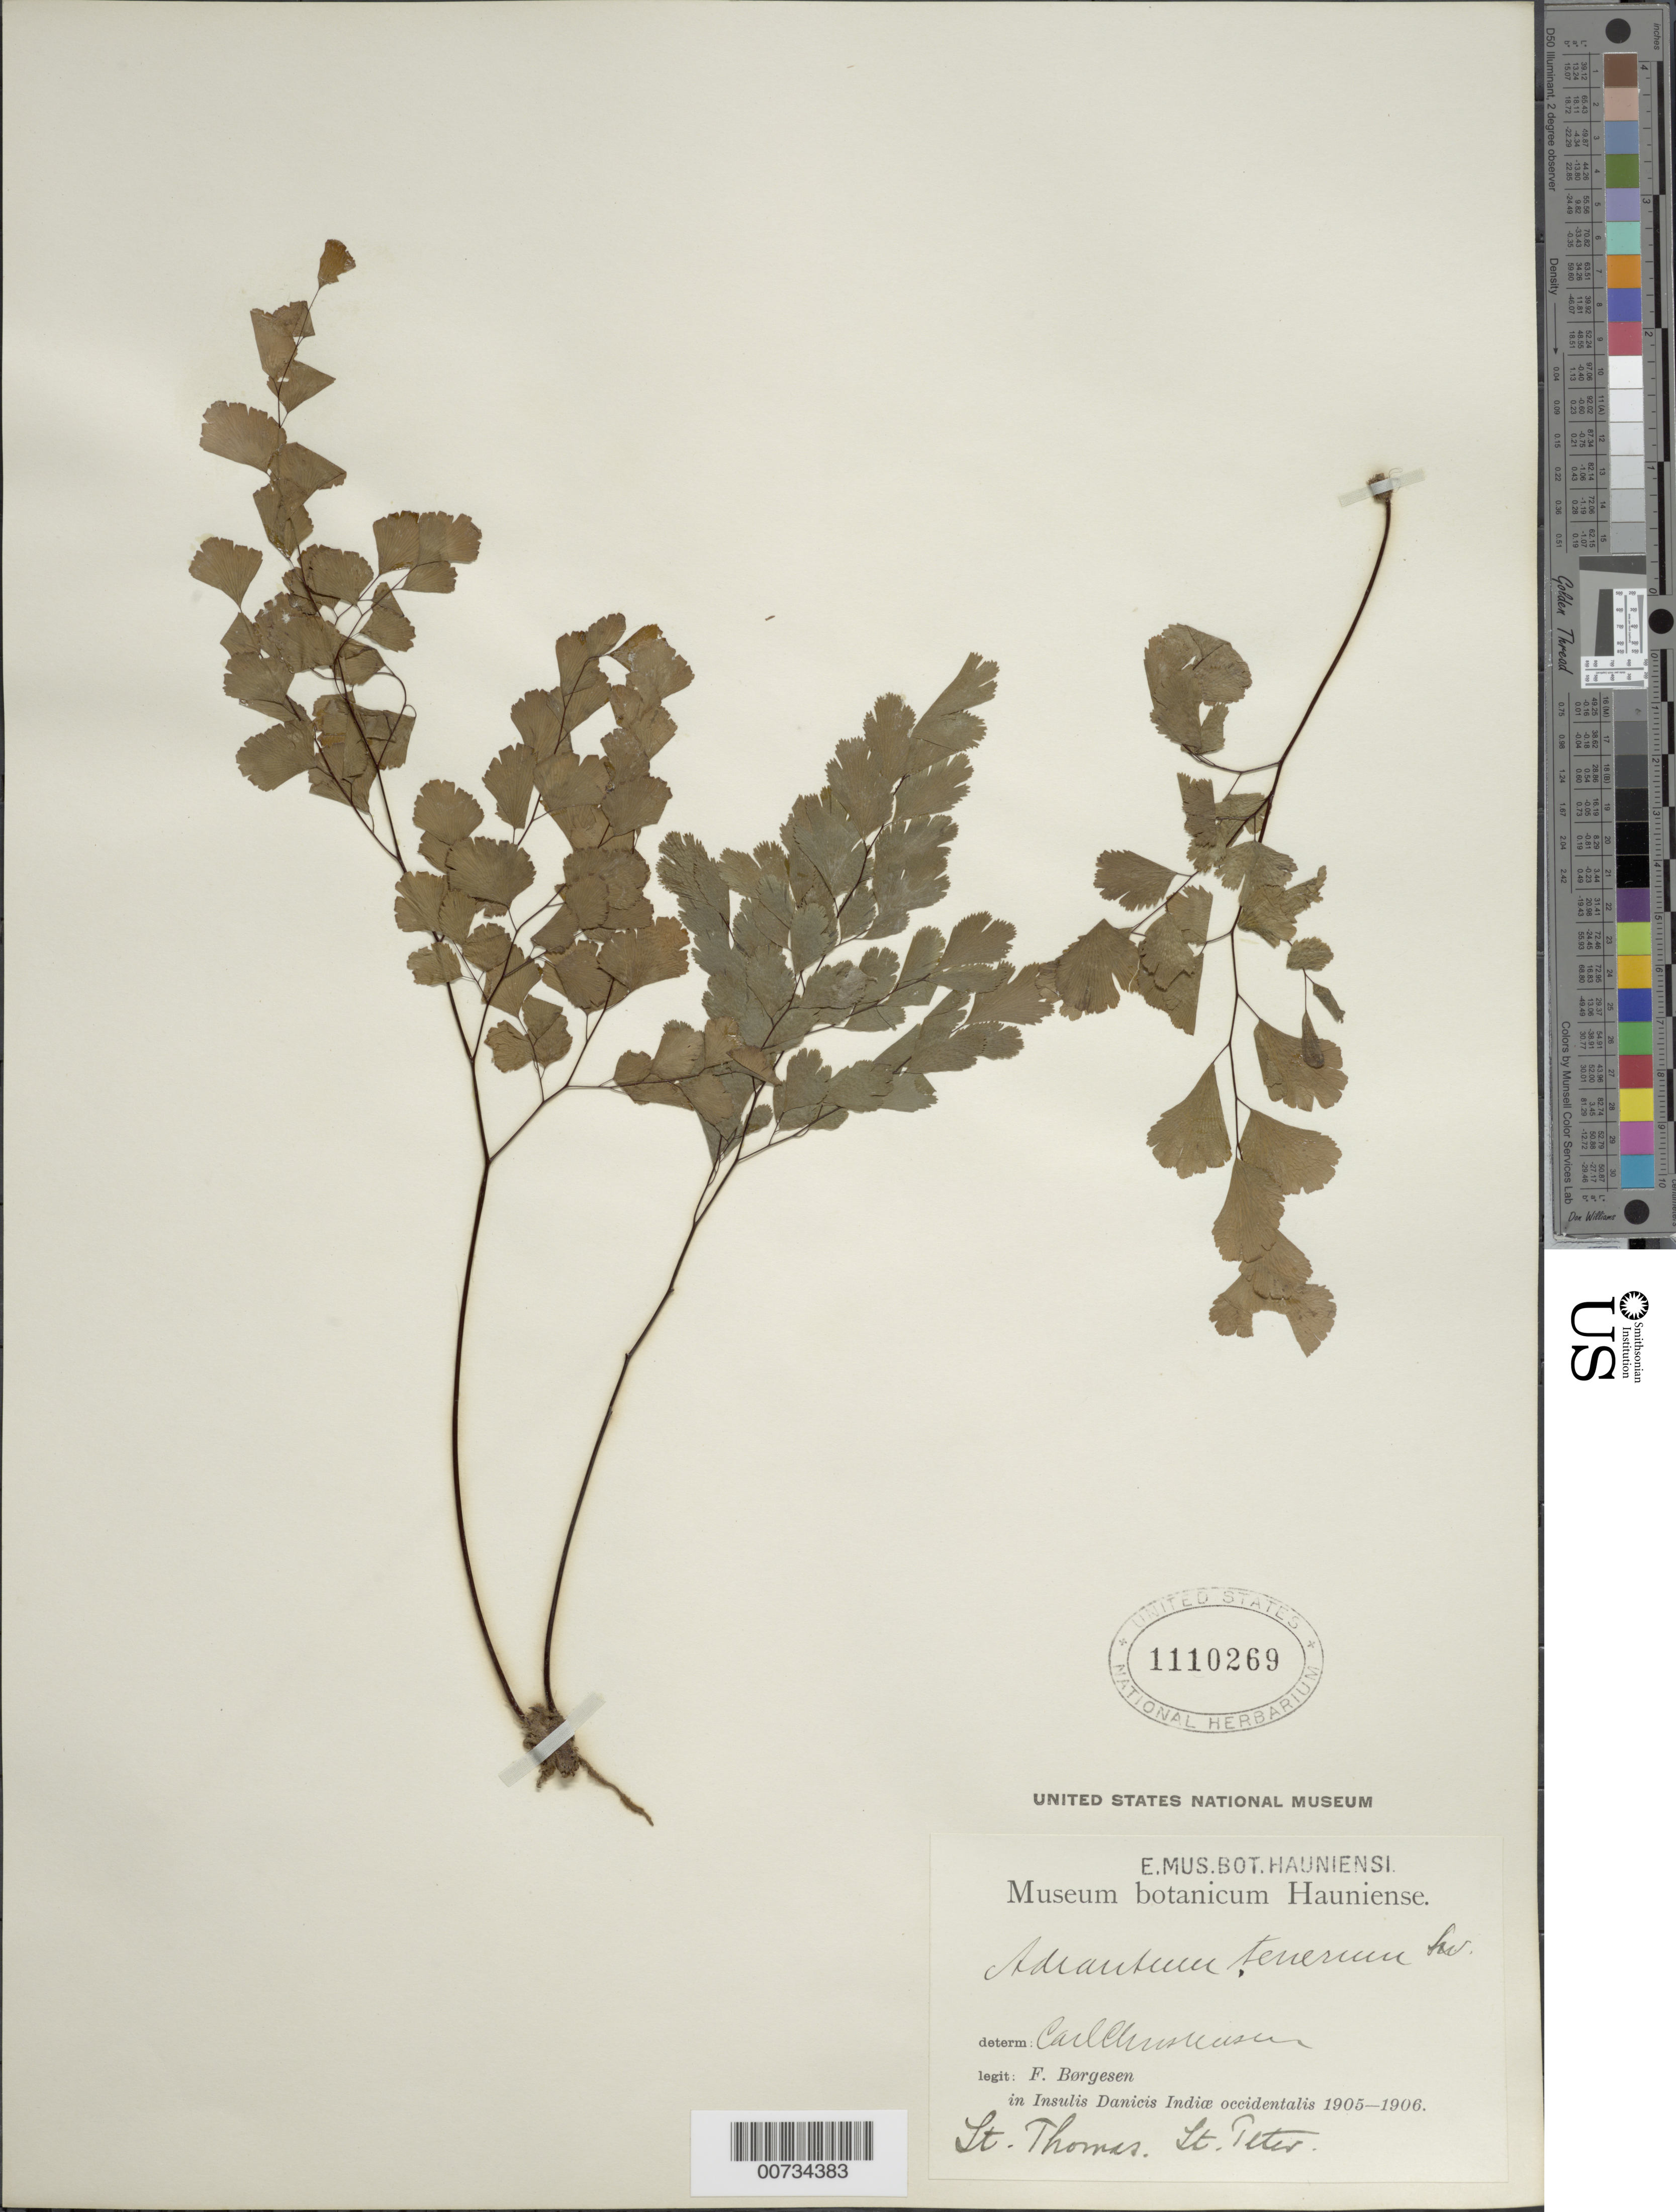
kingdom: Plantae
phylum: Tracheophyta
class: Polypodiopsida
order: Polypodiales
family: Pteridaceae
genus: Adiantum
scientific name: Adiantum tenerum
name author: Sw.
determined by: Christensen, C. F. A.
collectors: F. C. Børgesen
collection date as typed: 1905 to -- --- 1906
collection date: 1905/1906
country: U.S. Virgin Islands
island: St. Thomas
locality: St. Thomas, St. Peter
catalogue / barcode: US 1110269